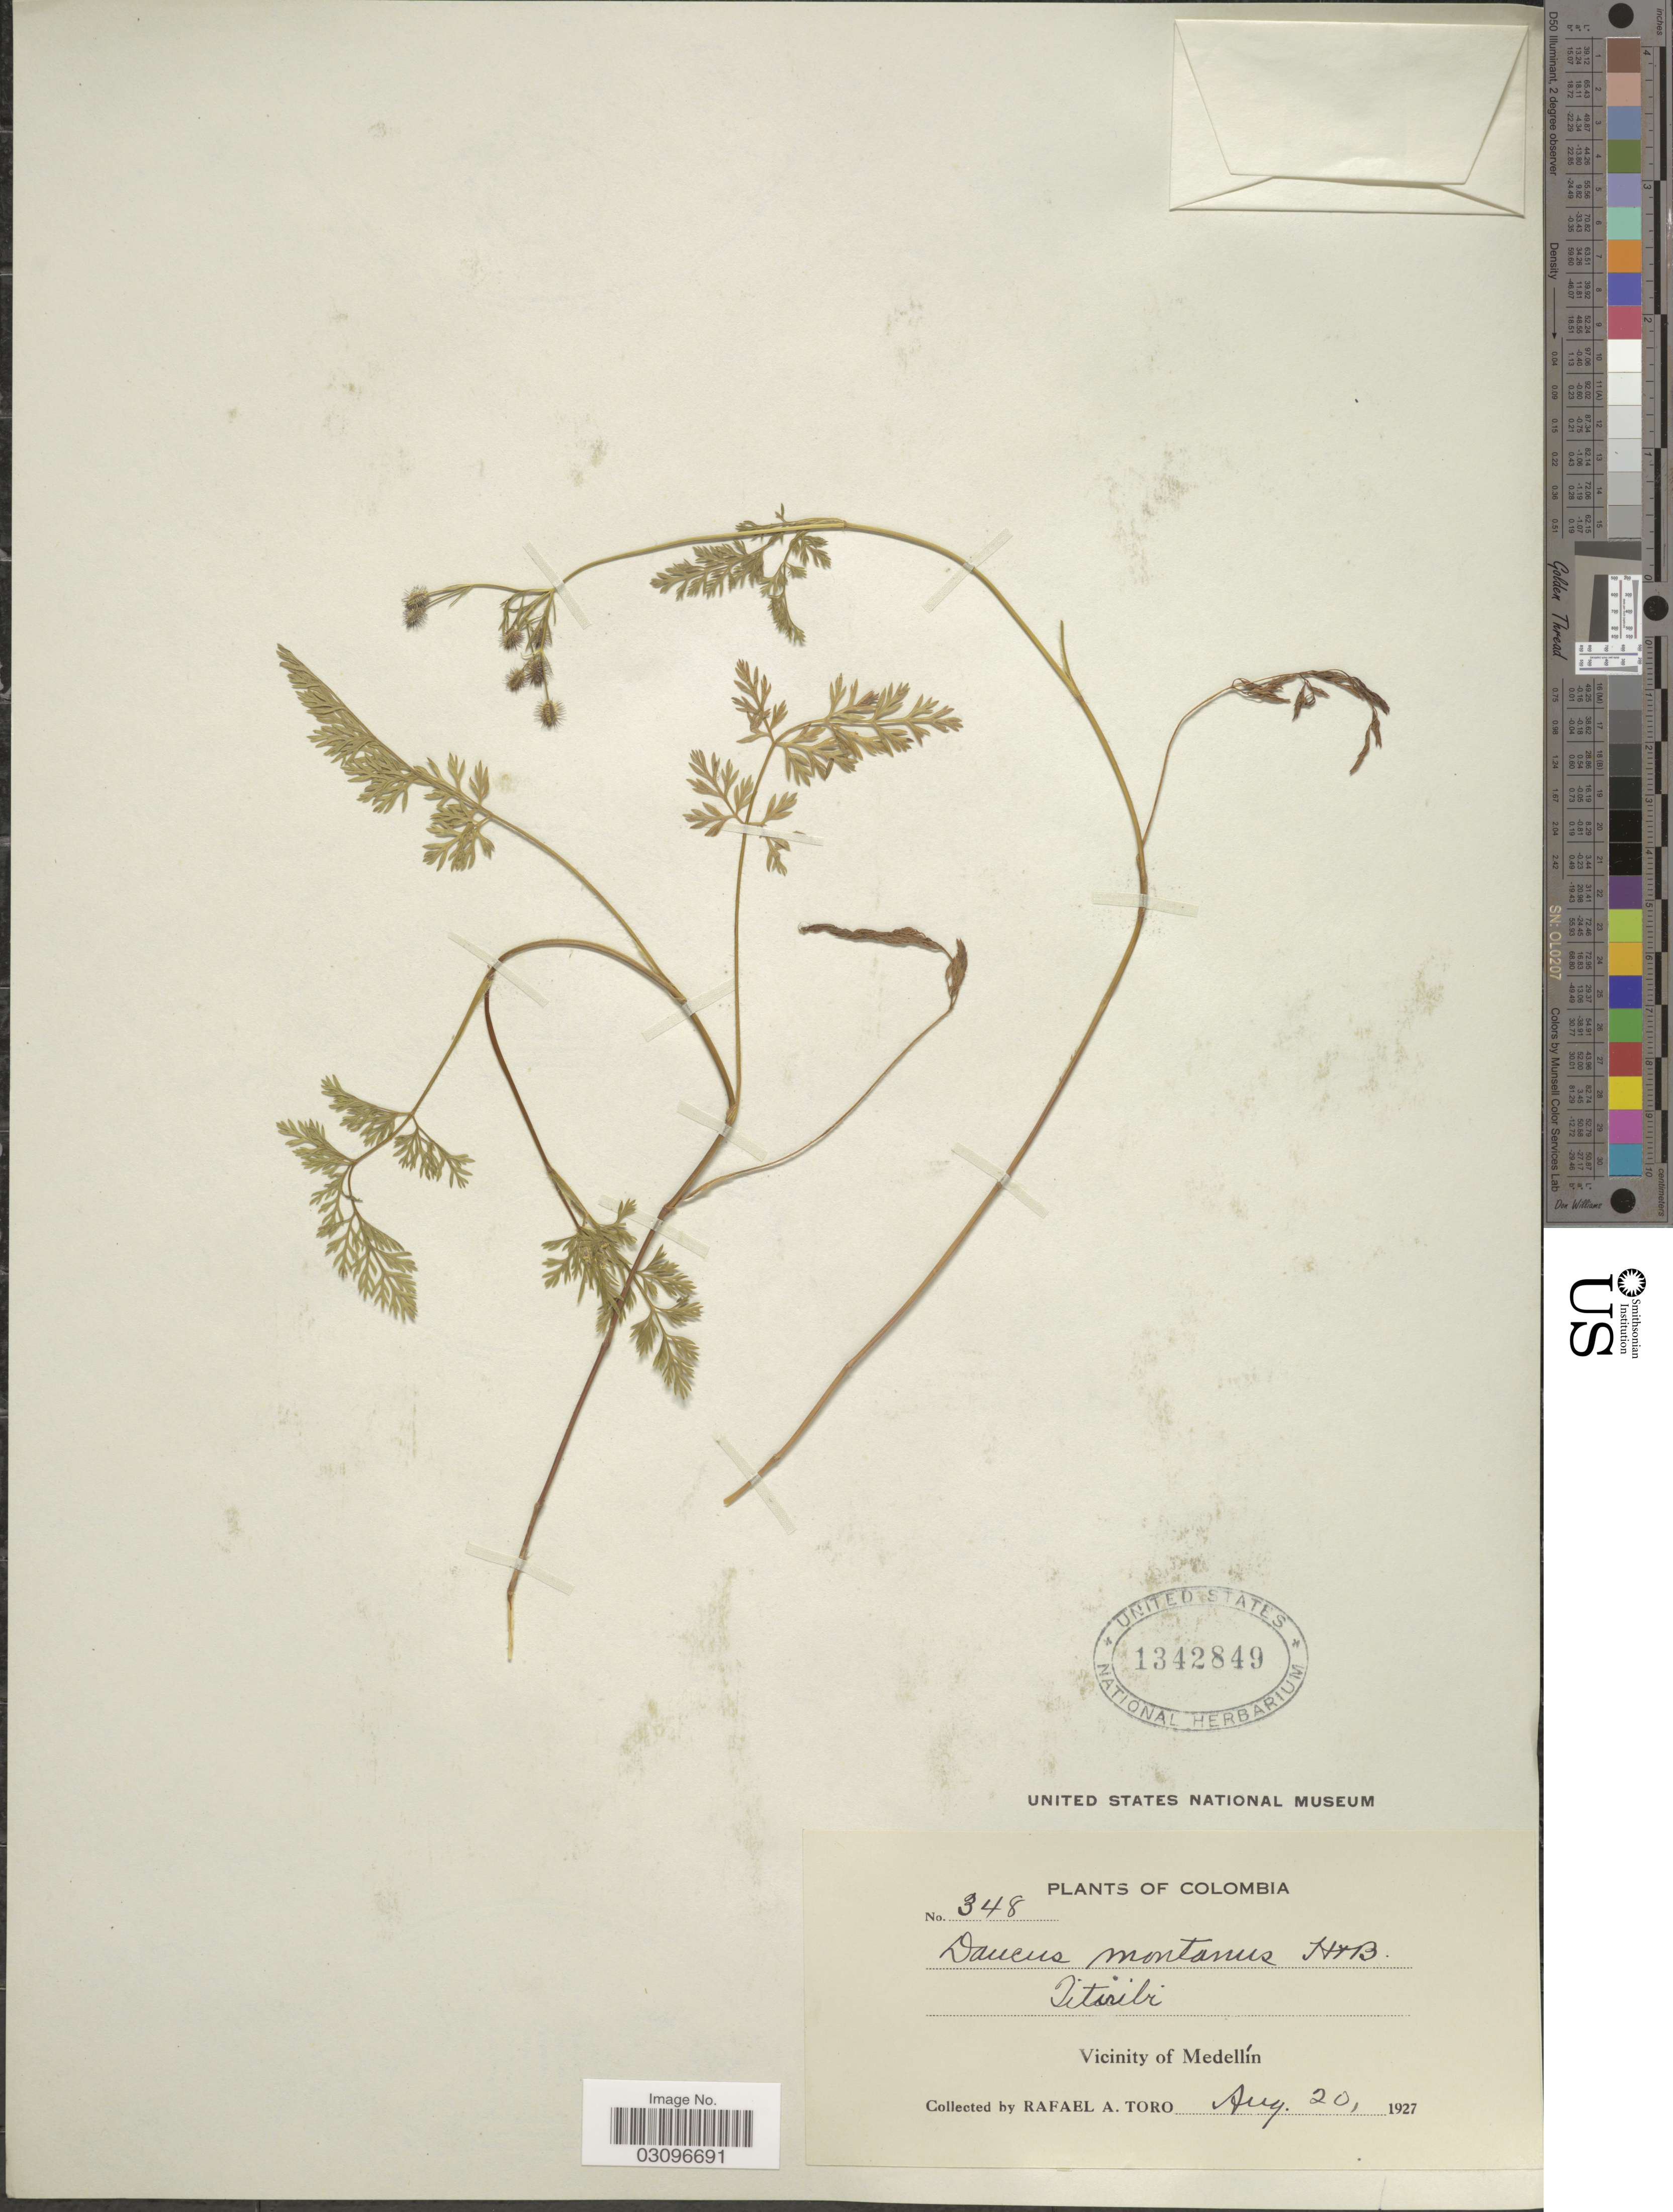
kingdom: Plantae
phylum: Tracheophyta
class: Magnoliopsida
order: Apiales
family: Apiaceae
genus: Daucus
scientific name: Daucus montanus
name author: Humb. & Bonpl. ex Spreng.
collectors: R. A. Toro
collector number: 348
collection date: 1927-08-20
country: Colombia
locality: Vicinity of Medellín.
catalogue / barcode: US 1342849